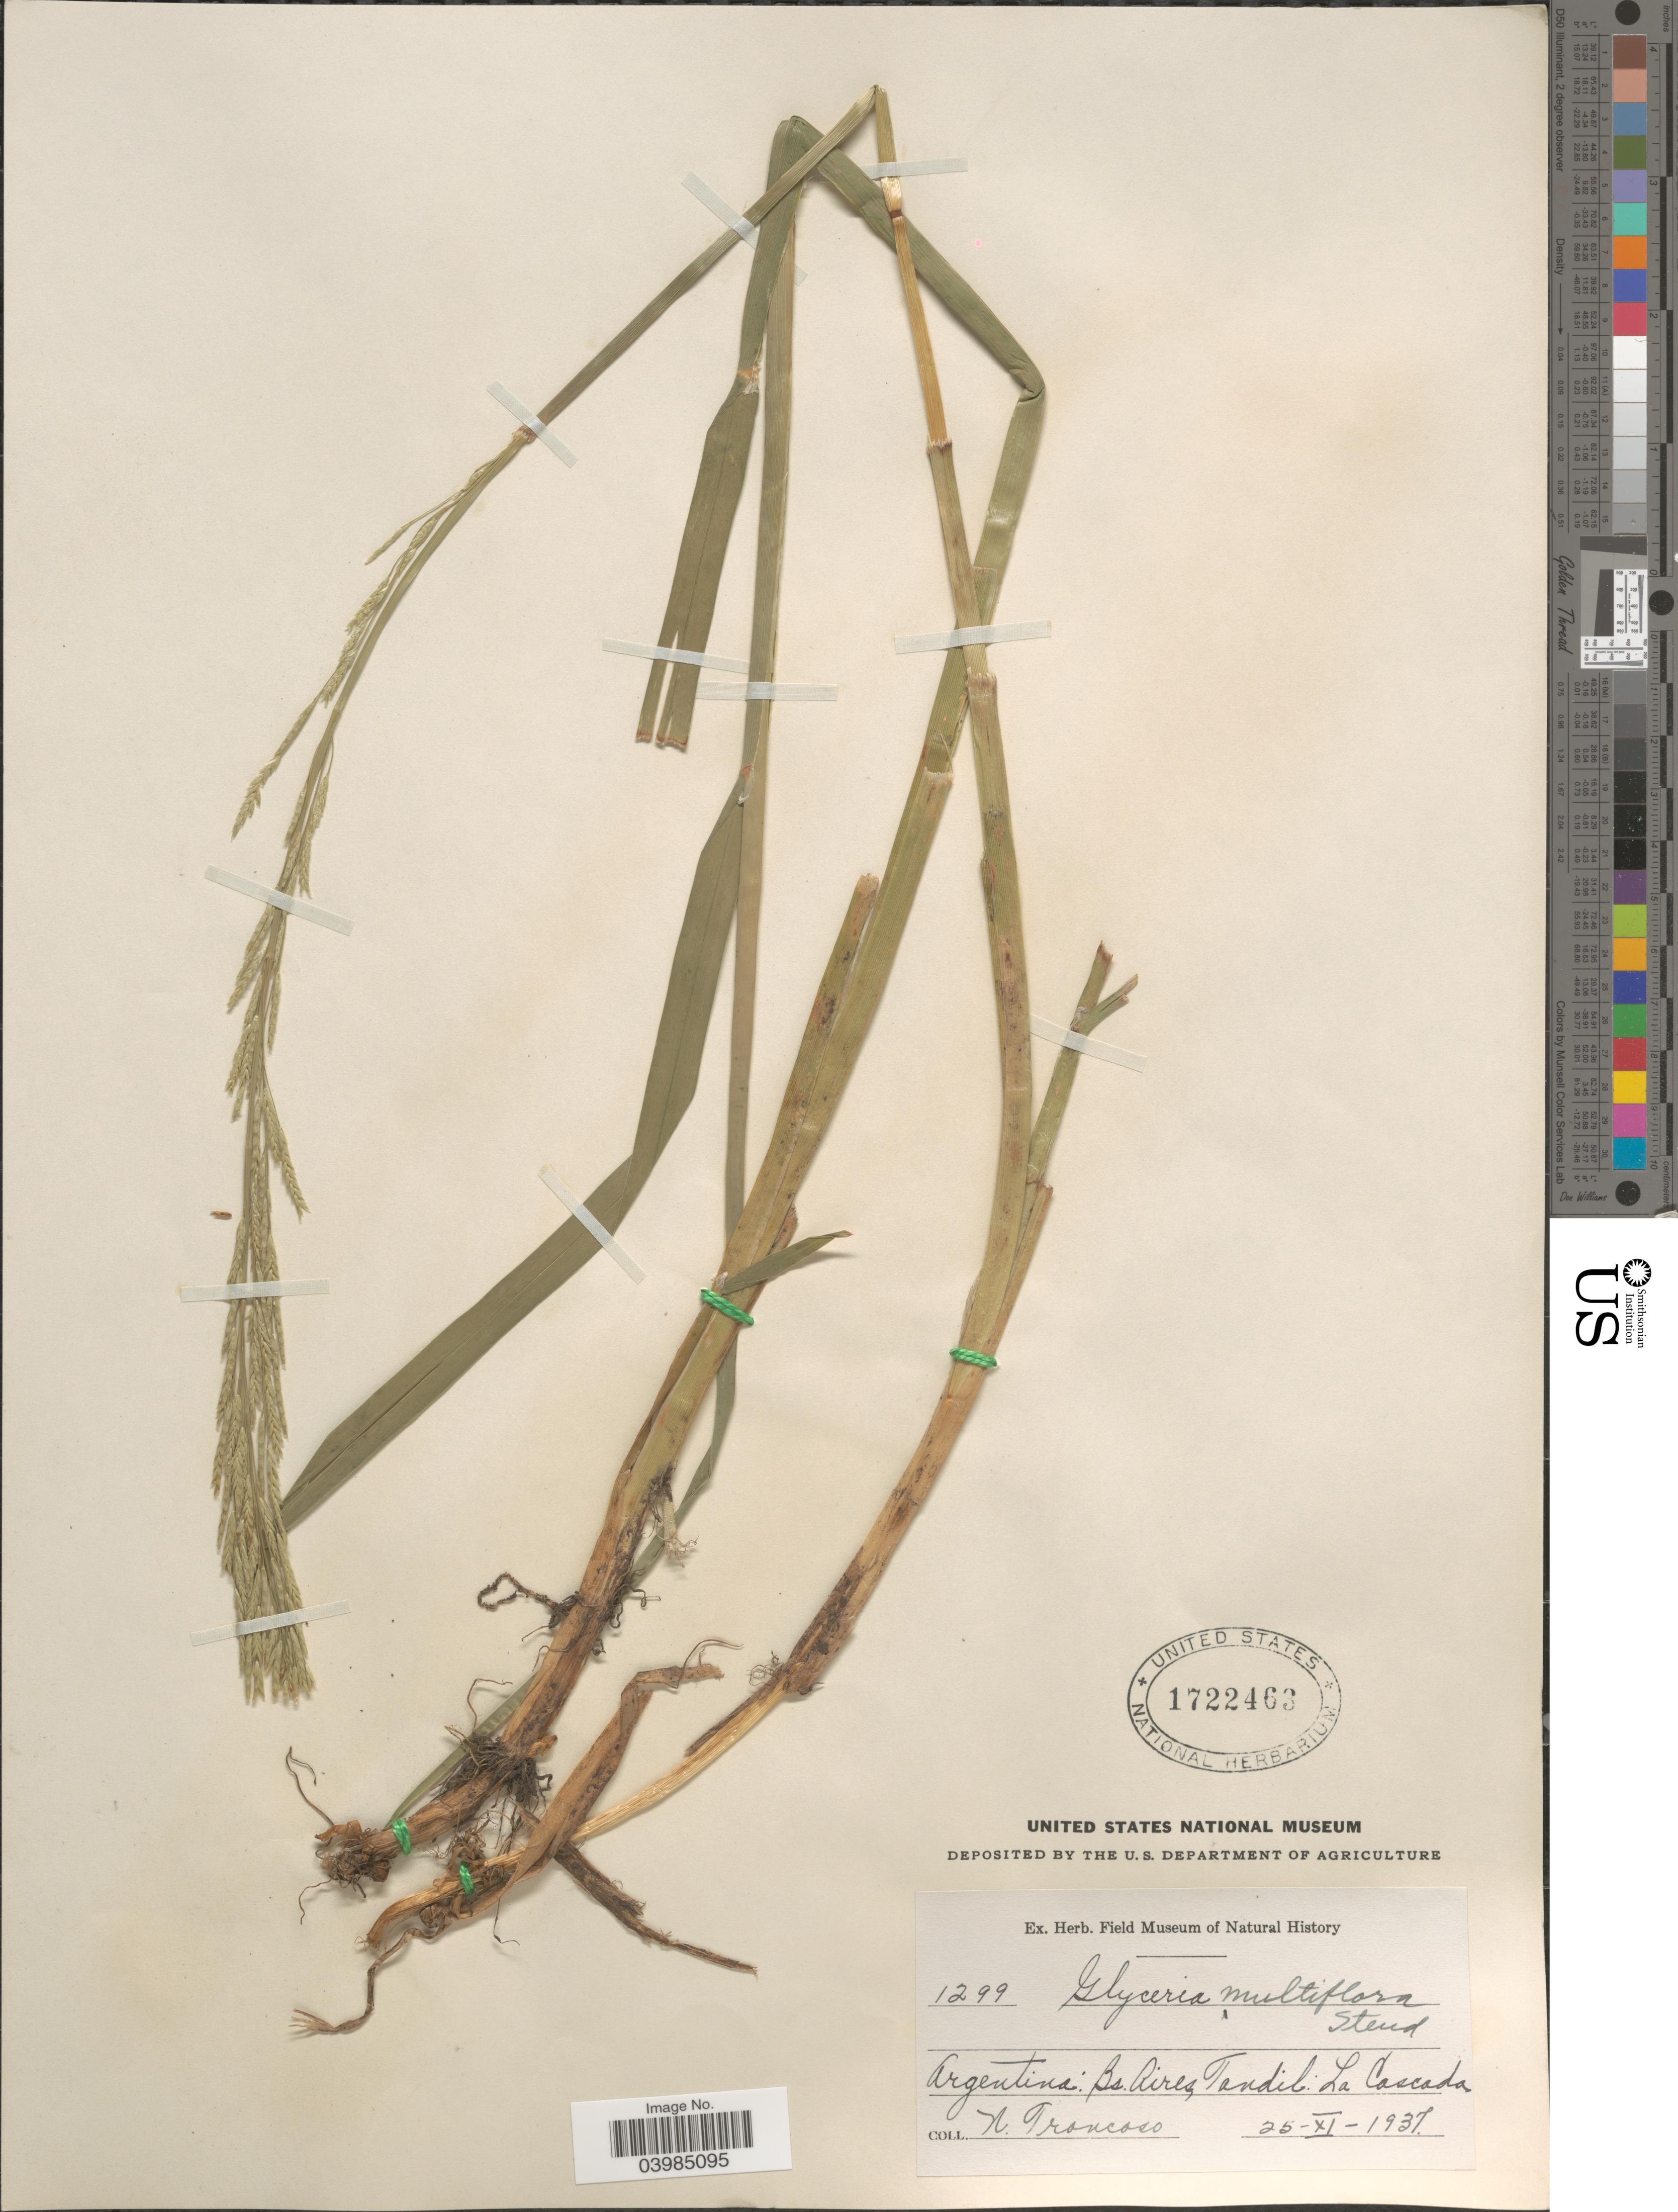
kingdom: Plantae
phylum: Tracheophyta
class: Liliopsida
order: Poales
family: Poaceae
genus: Glyceria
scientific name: Glyceria multiflora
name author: Steud.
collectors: N. Troncoso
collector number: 1299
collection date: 1937-11-25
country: Argentina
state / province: Buenos Aires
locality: Bs. Aires, Tandil: La Cascada.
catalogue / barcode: US 1722463